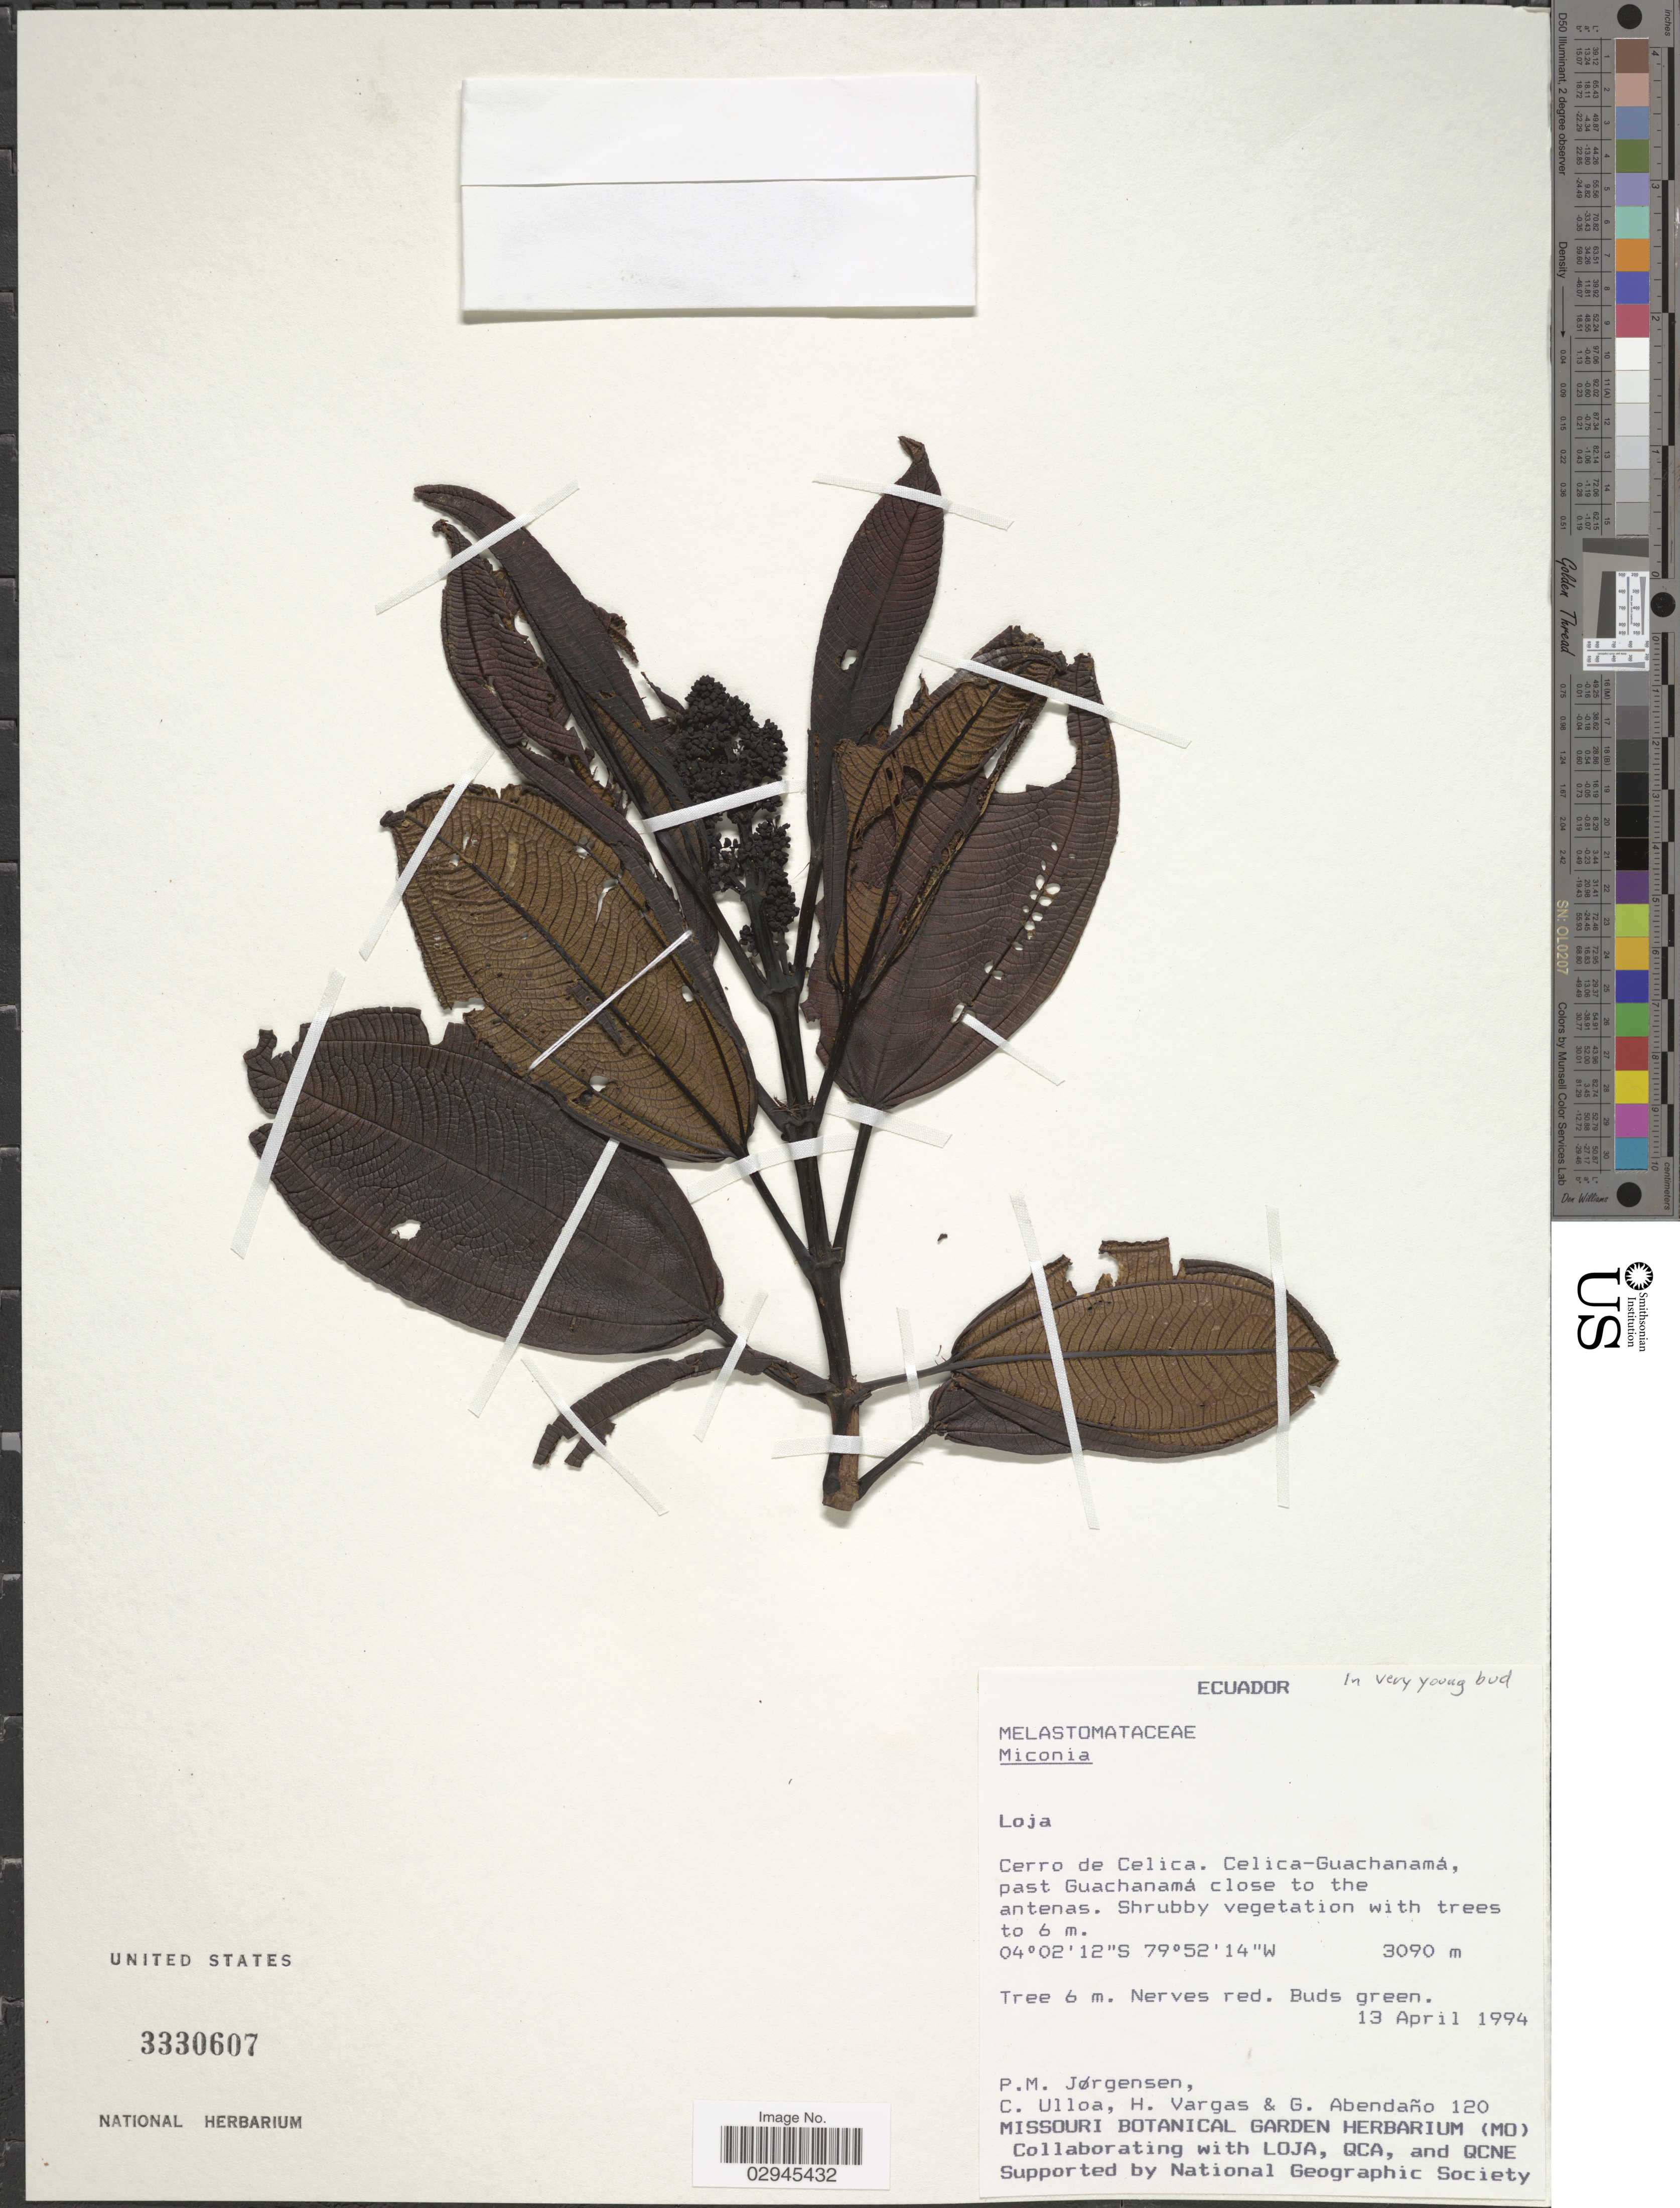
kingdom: Plantae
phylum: Tracheophyta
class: Magnoliopsida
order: Myrtales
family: Melastomataceae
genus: Miconia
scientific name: Miconia sp.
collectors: P. M. Jørgensen, C. Ulloa, H. Vargas & G. Abendaño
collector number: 120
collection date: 1994-04-13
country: Ecuador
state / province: Loja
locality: Cerro de Celica. Celica-Guachanamá, past Guachanamá close to the antenas.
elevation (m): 3090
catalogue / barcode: US 3330607